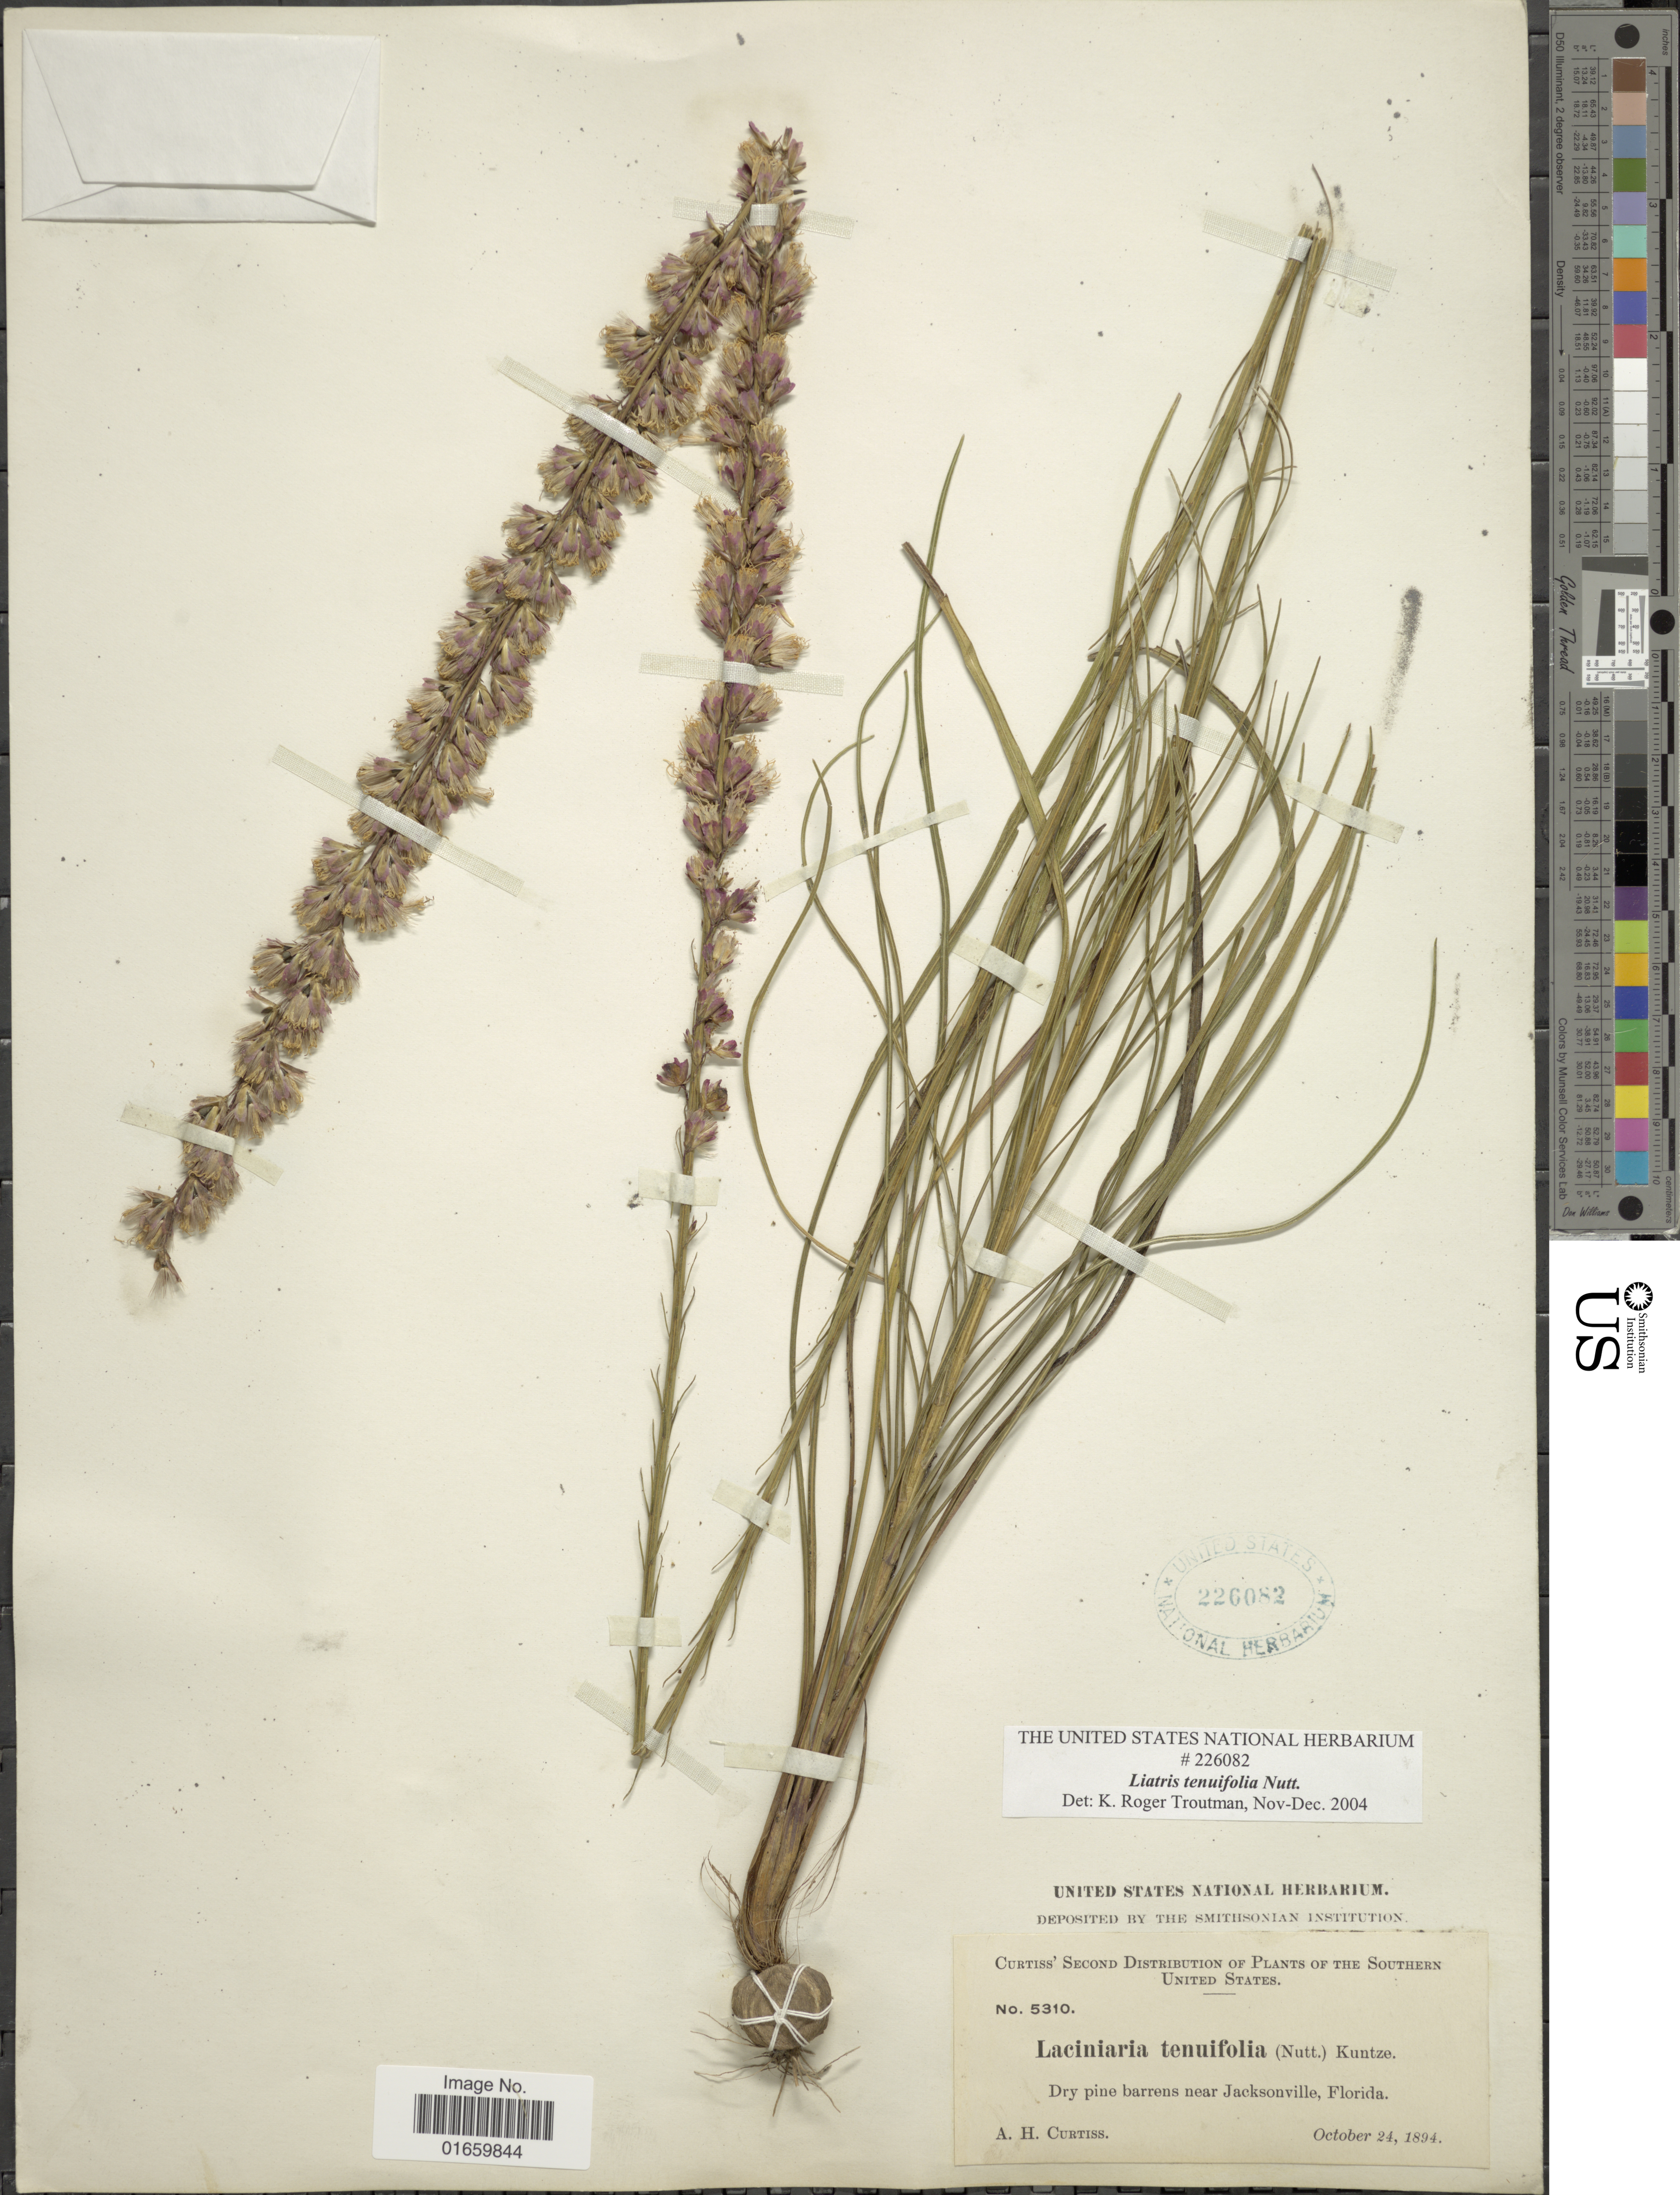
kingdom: Plantae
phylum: Tracheophyta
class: Magnoliopsida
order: Asterales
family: Asteraceae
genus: Liatris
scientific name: Liatris tenuifolia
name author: Nutt.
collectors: A. H. Curtiss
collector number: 5310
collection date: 1894-10-24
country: United States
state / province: Florida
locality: Near Jacksonville, Florida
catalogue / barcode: US 226082